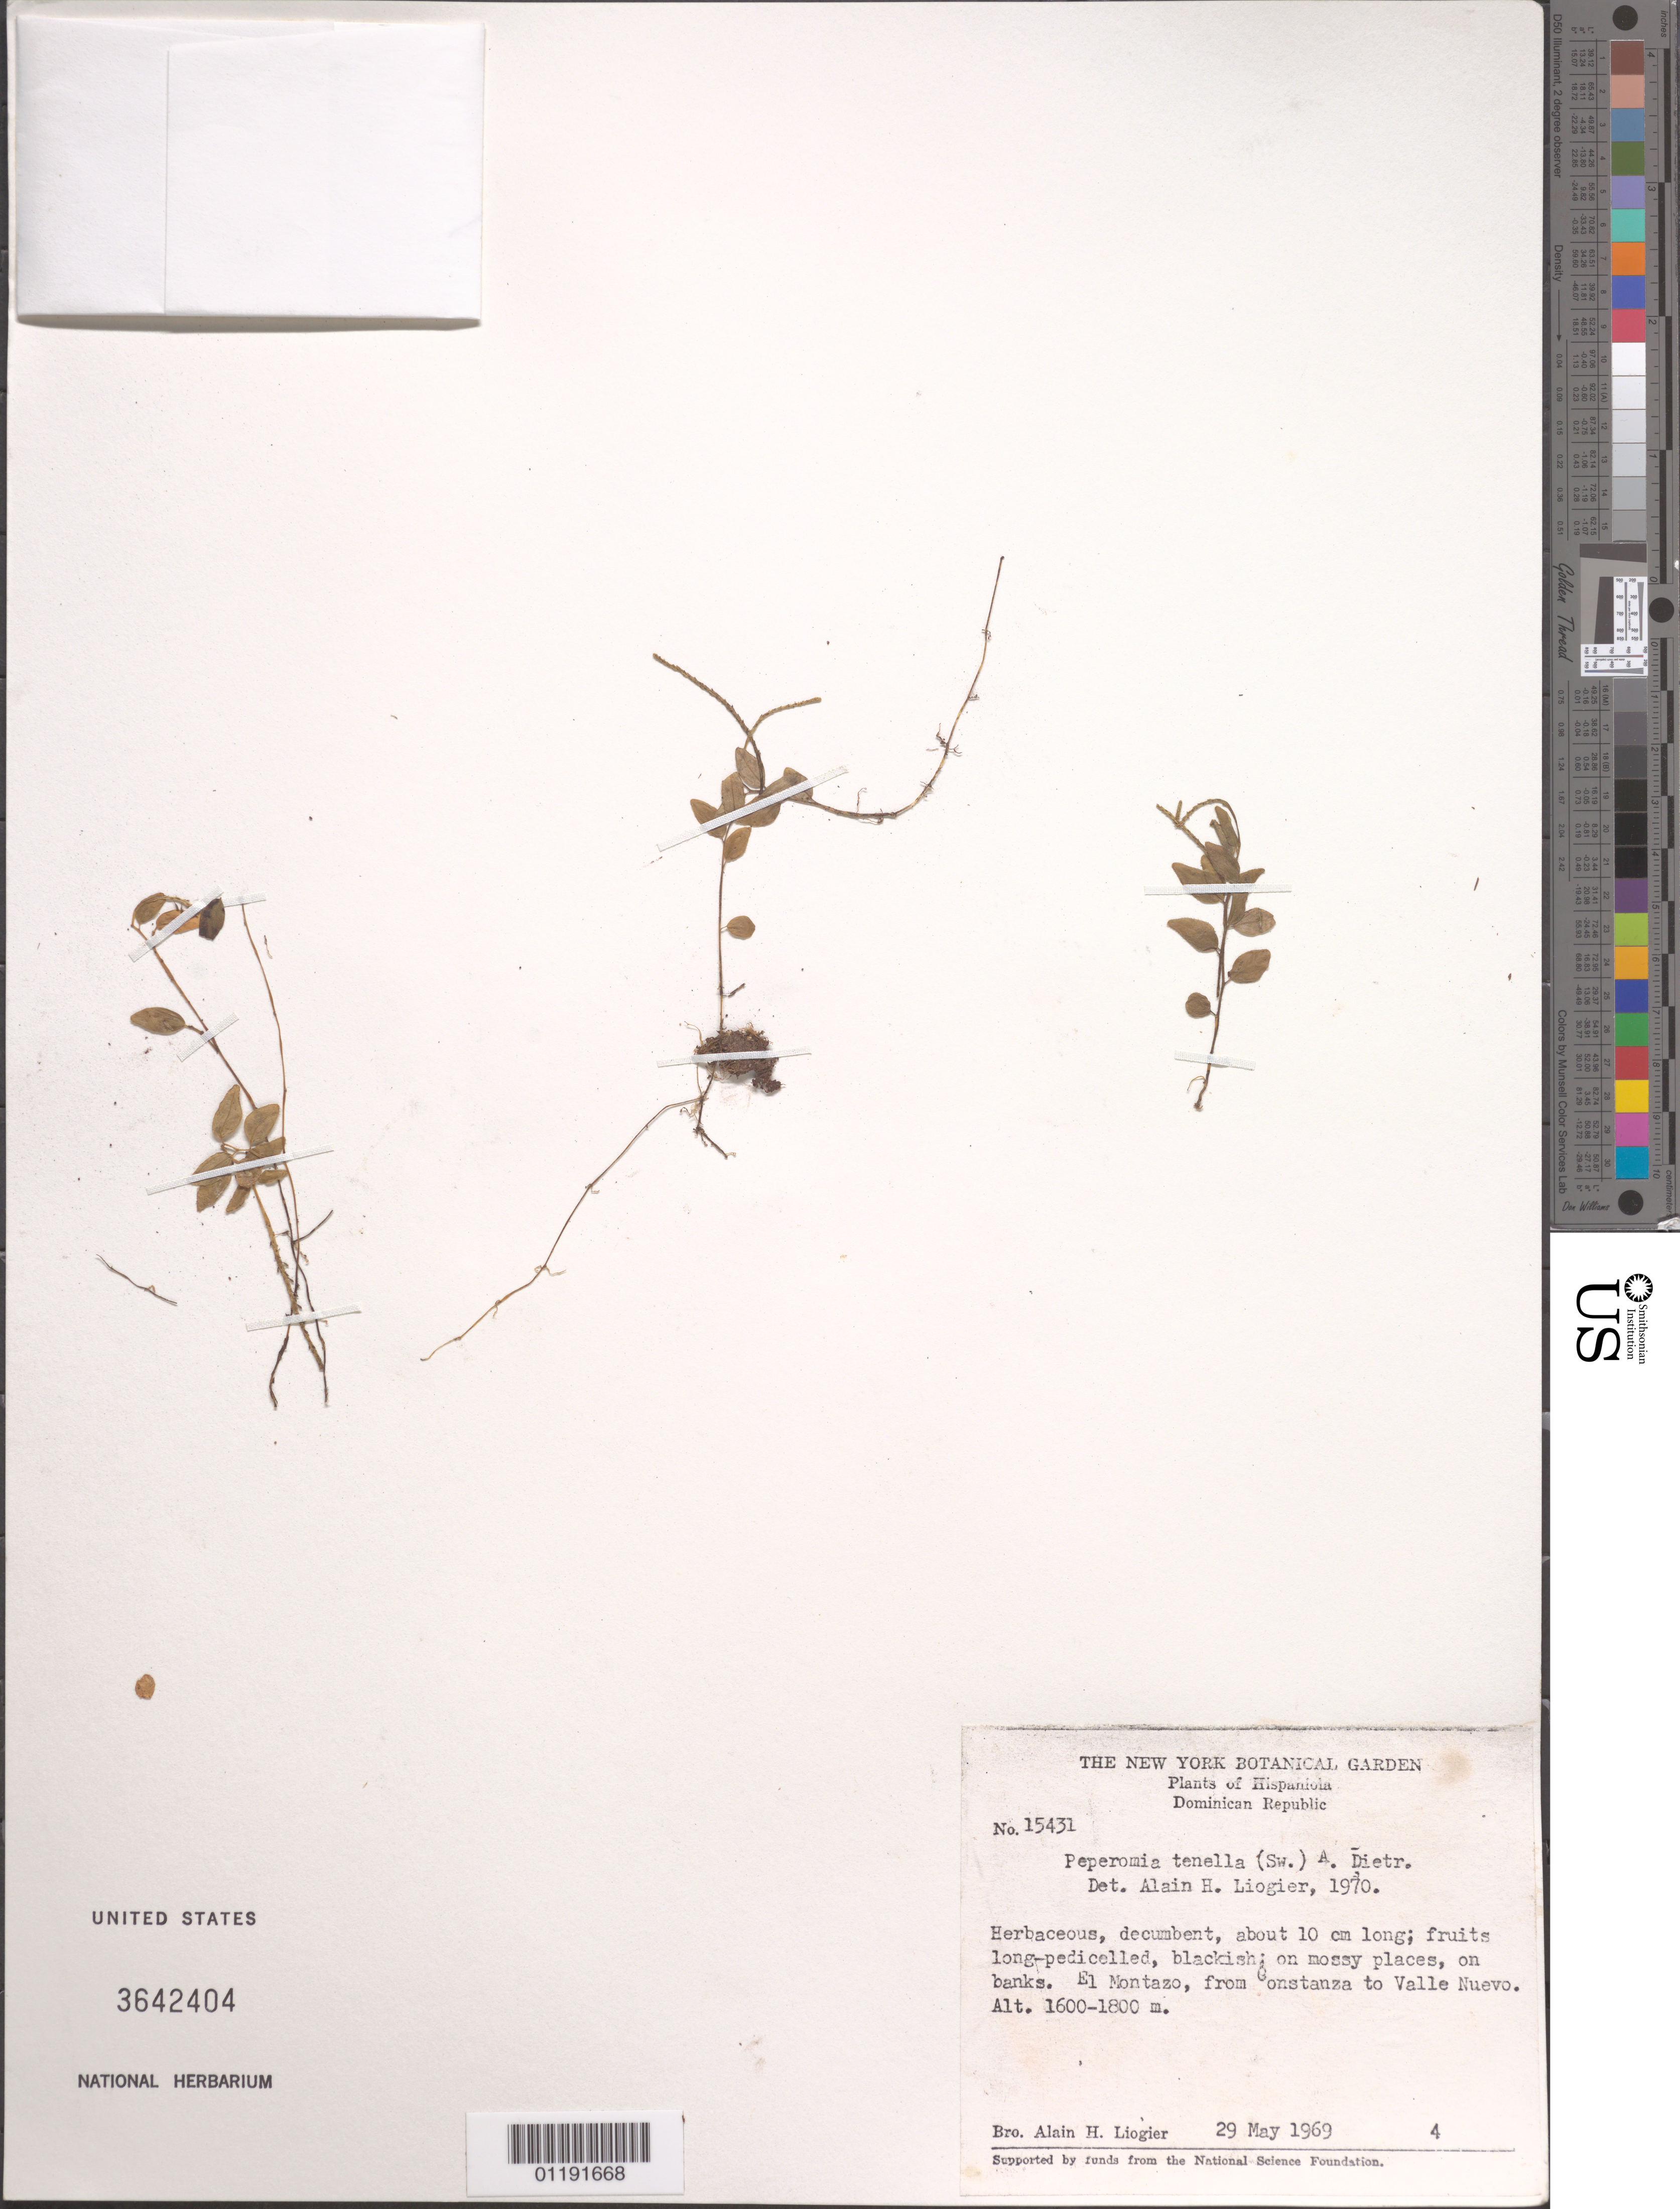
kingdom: Plantae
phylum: Tracheophyta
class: Magnoliopsida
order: Piperales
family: Piperaceae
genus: Peperomia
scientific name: Peperomia tenella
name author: (Sw.) A. Dietr.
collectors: A. H. Liogier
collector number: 15431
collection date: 1969-05-29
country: Dominican Republic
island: Hispaniola Island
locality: From Gonstanza to Valle Nuevo, El Montanzo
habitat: On banks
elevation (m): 1600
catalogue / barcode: US 3642404